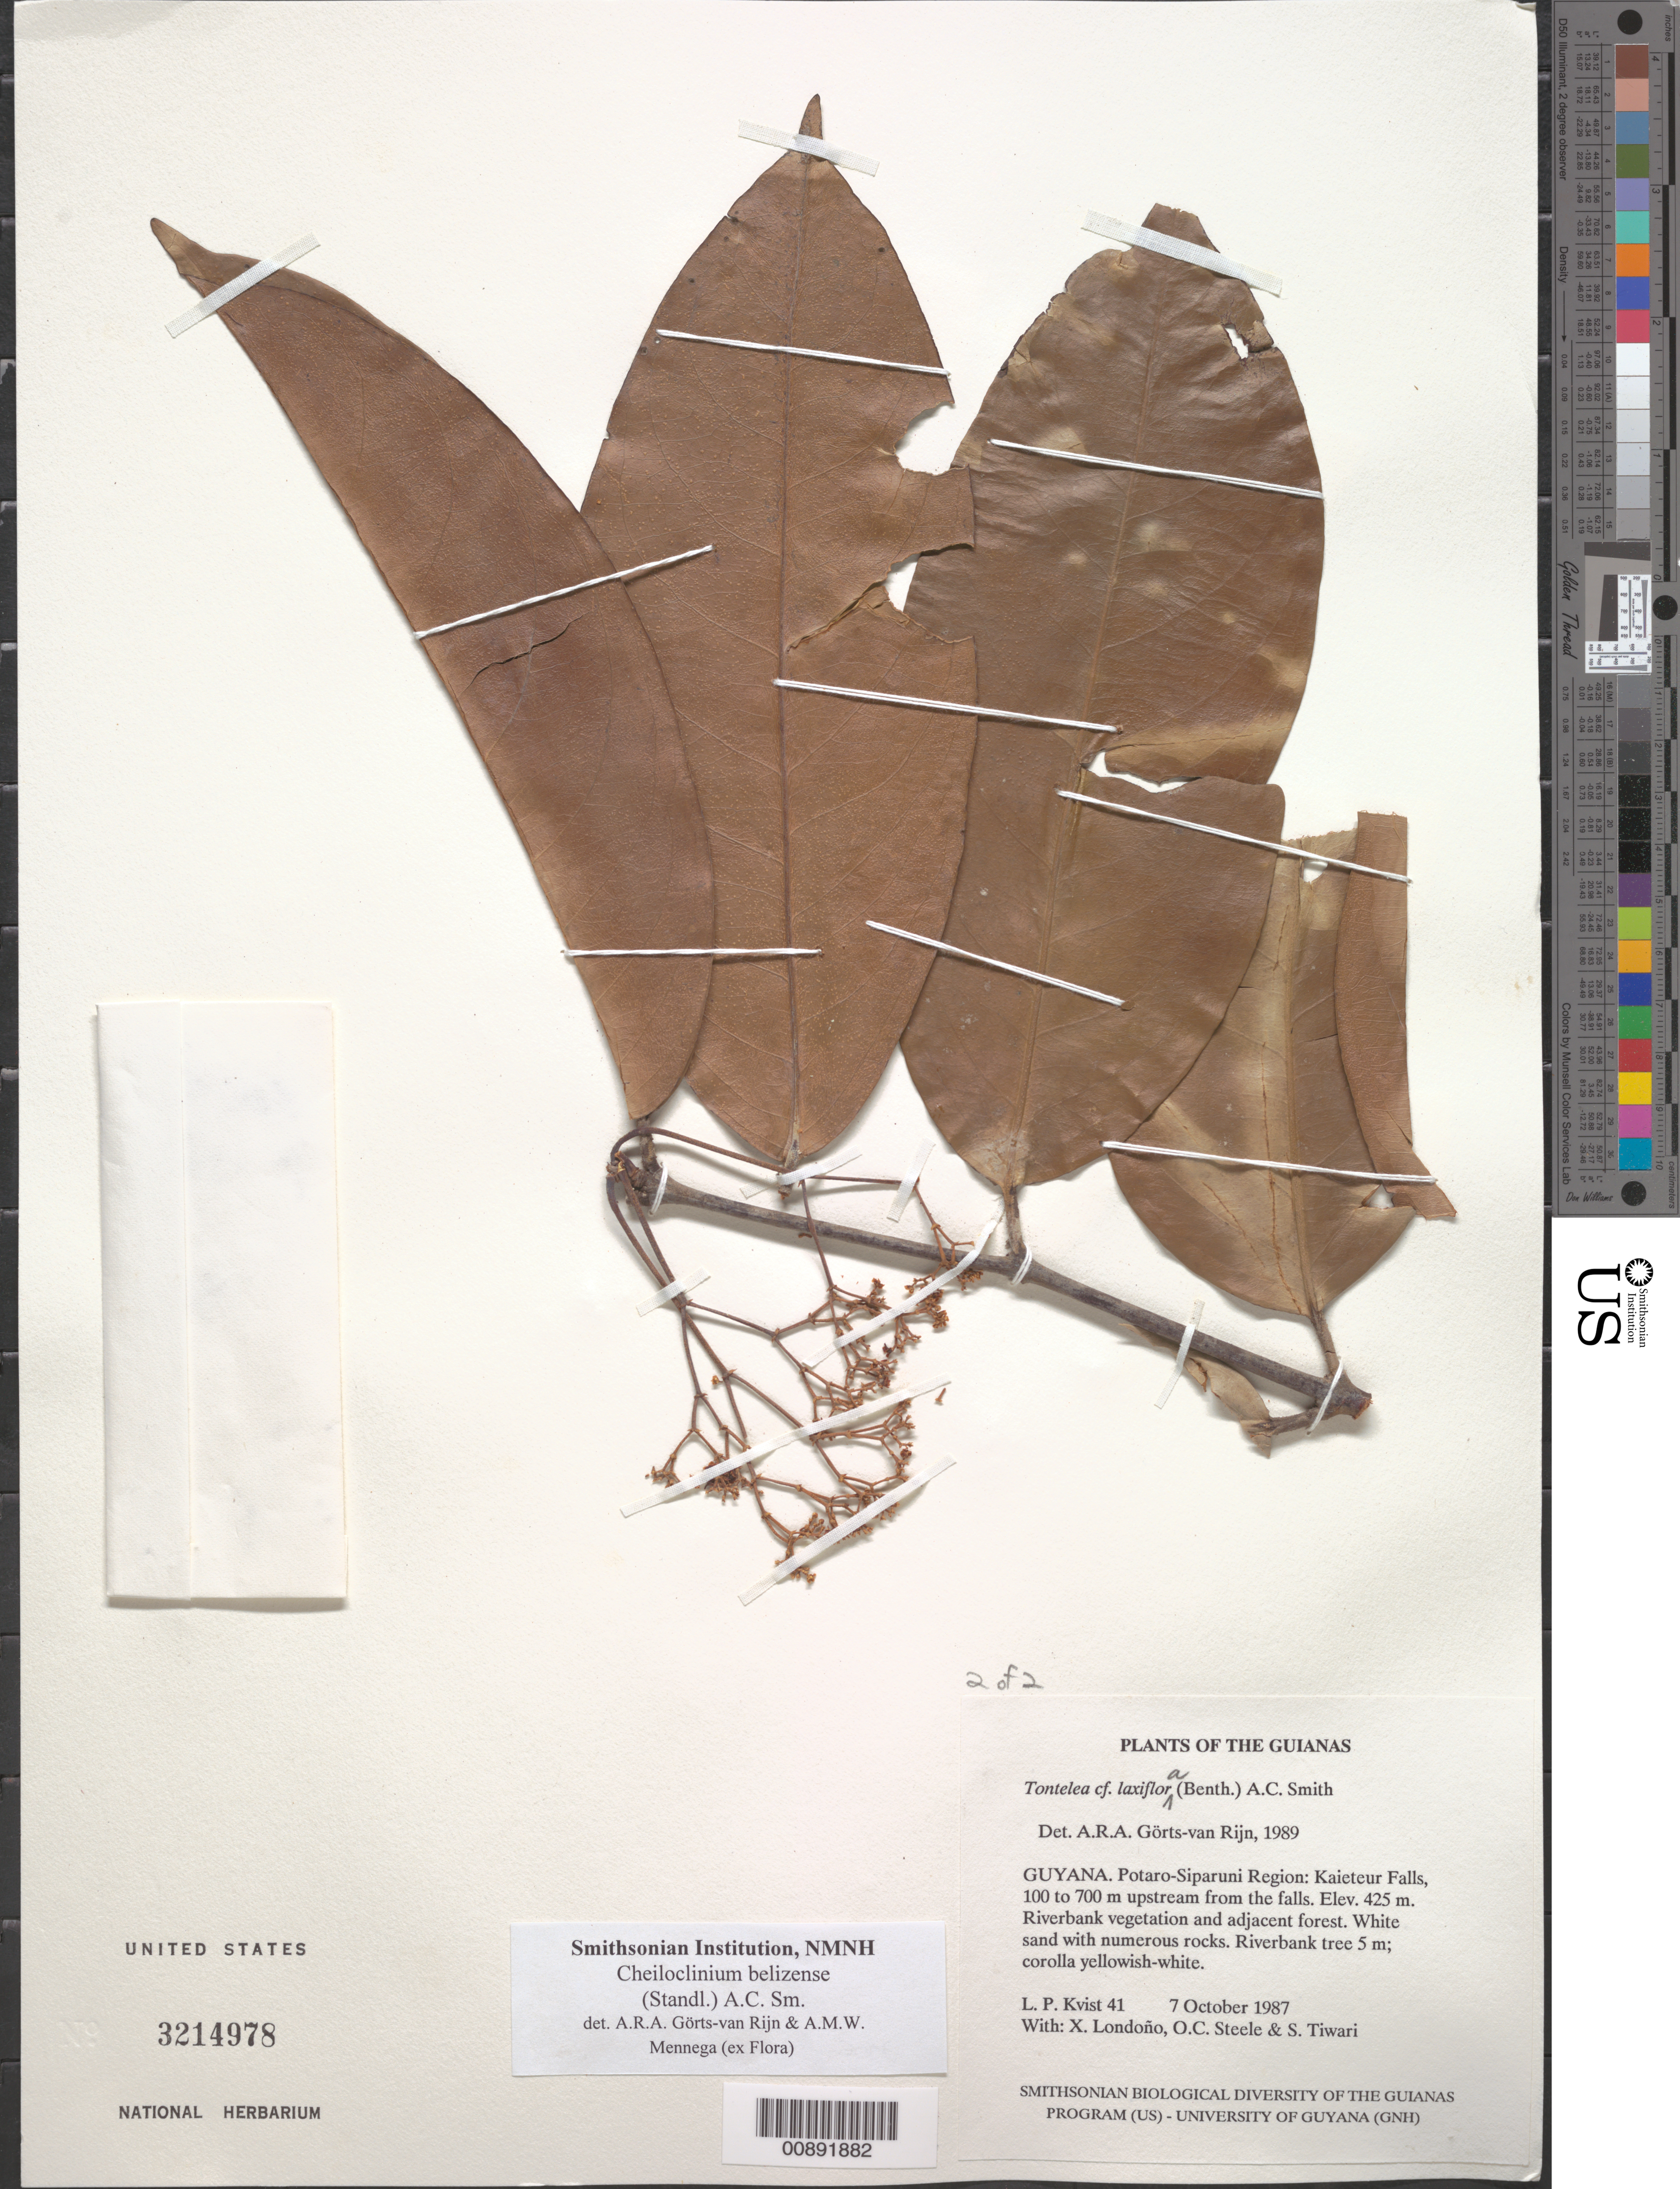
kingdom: Plantae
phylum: Tracheophyta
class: Magnoliopsida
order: Celastrales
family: Celastraceae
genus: Cheiloclinium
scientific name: Cheiloclinium articulatum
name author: (A.C. Sm.) A.C. Sm.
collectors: L. P. Kvist, X. Londoño, O. C. Steele & S. Tiwari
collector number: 41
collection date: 1987-10-07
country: Guyana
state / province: Potaro-Siparuni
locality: The Guianas, Potaro-Siparuni Region: Kaieteur Falls.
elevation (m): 425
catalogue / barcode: US 3214978